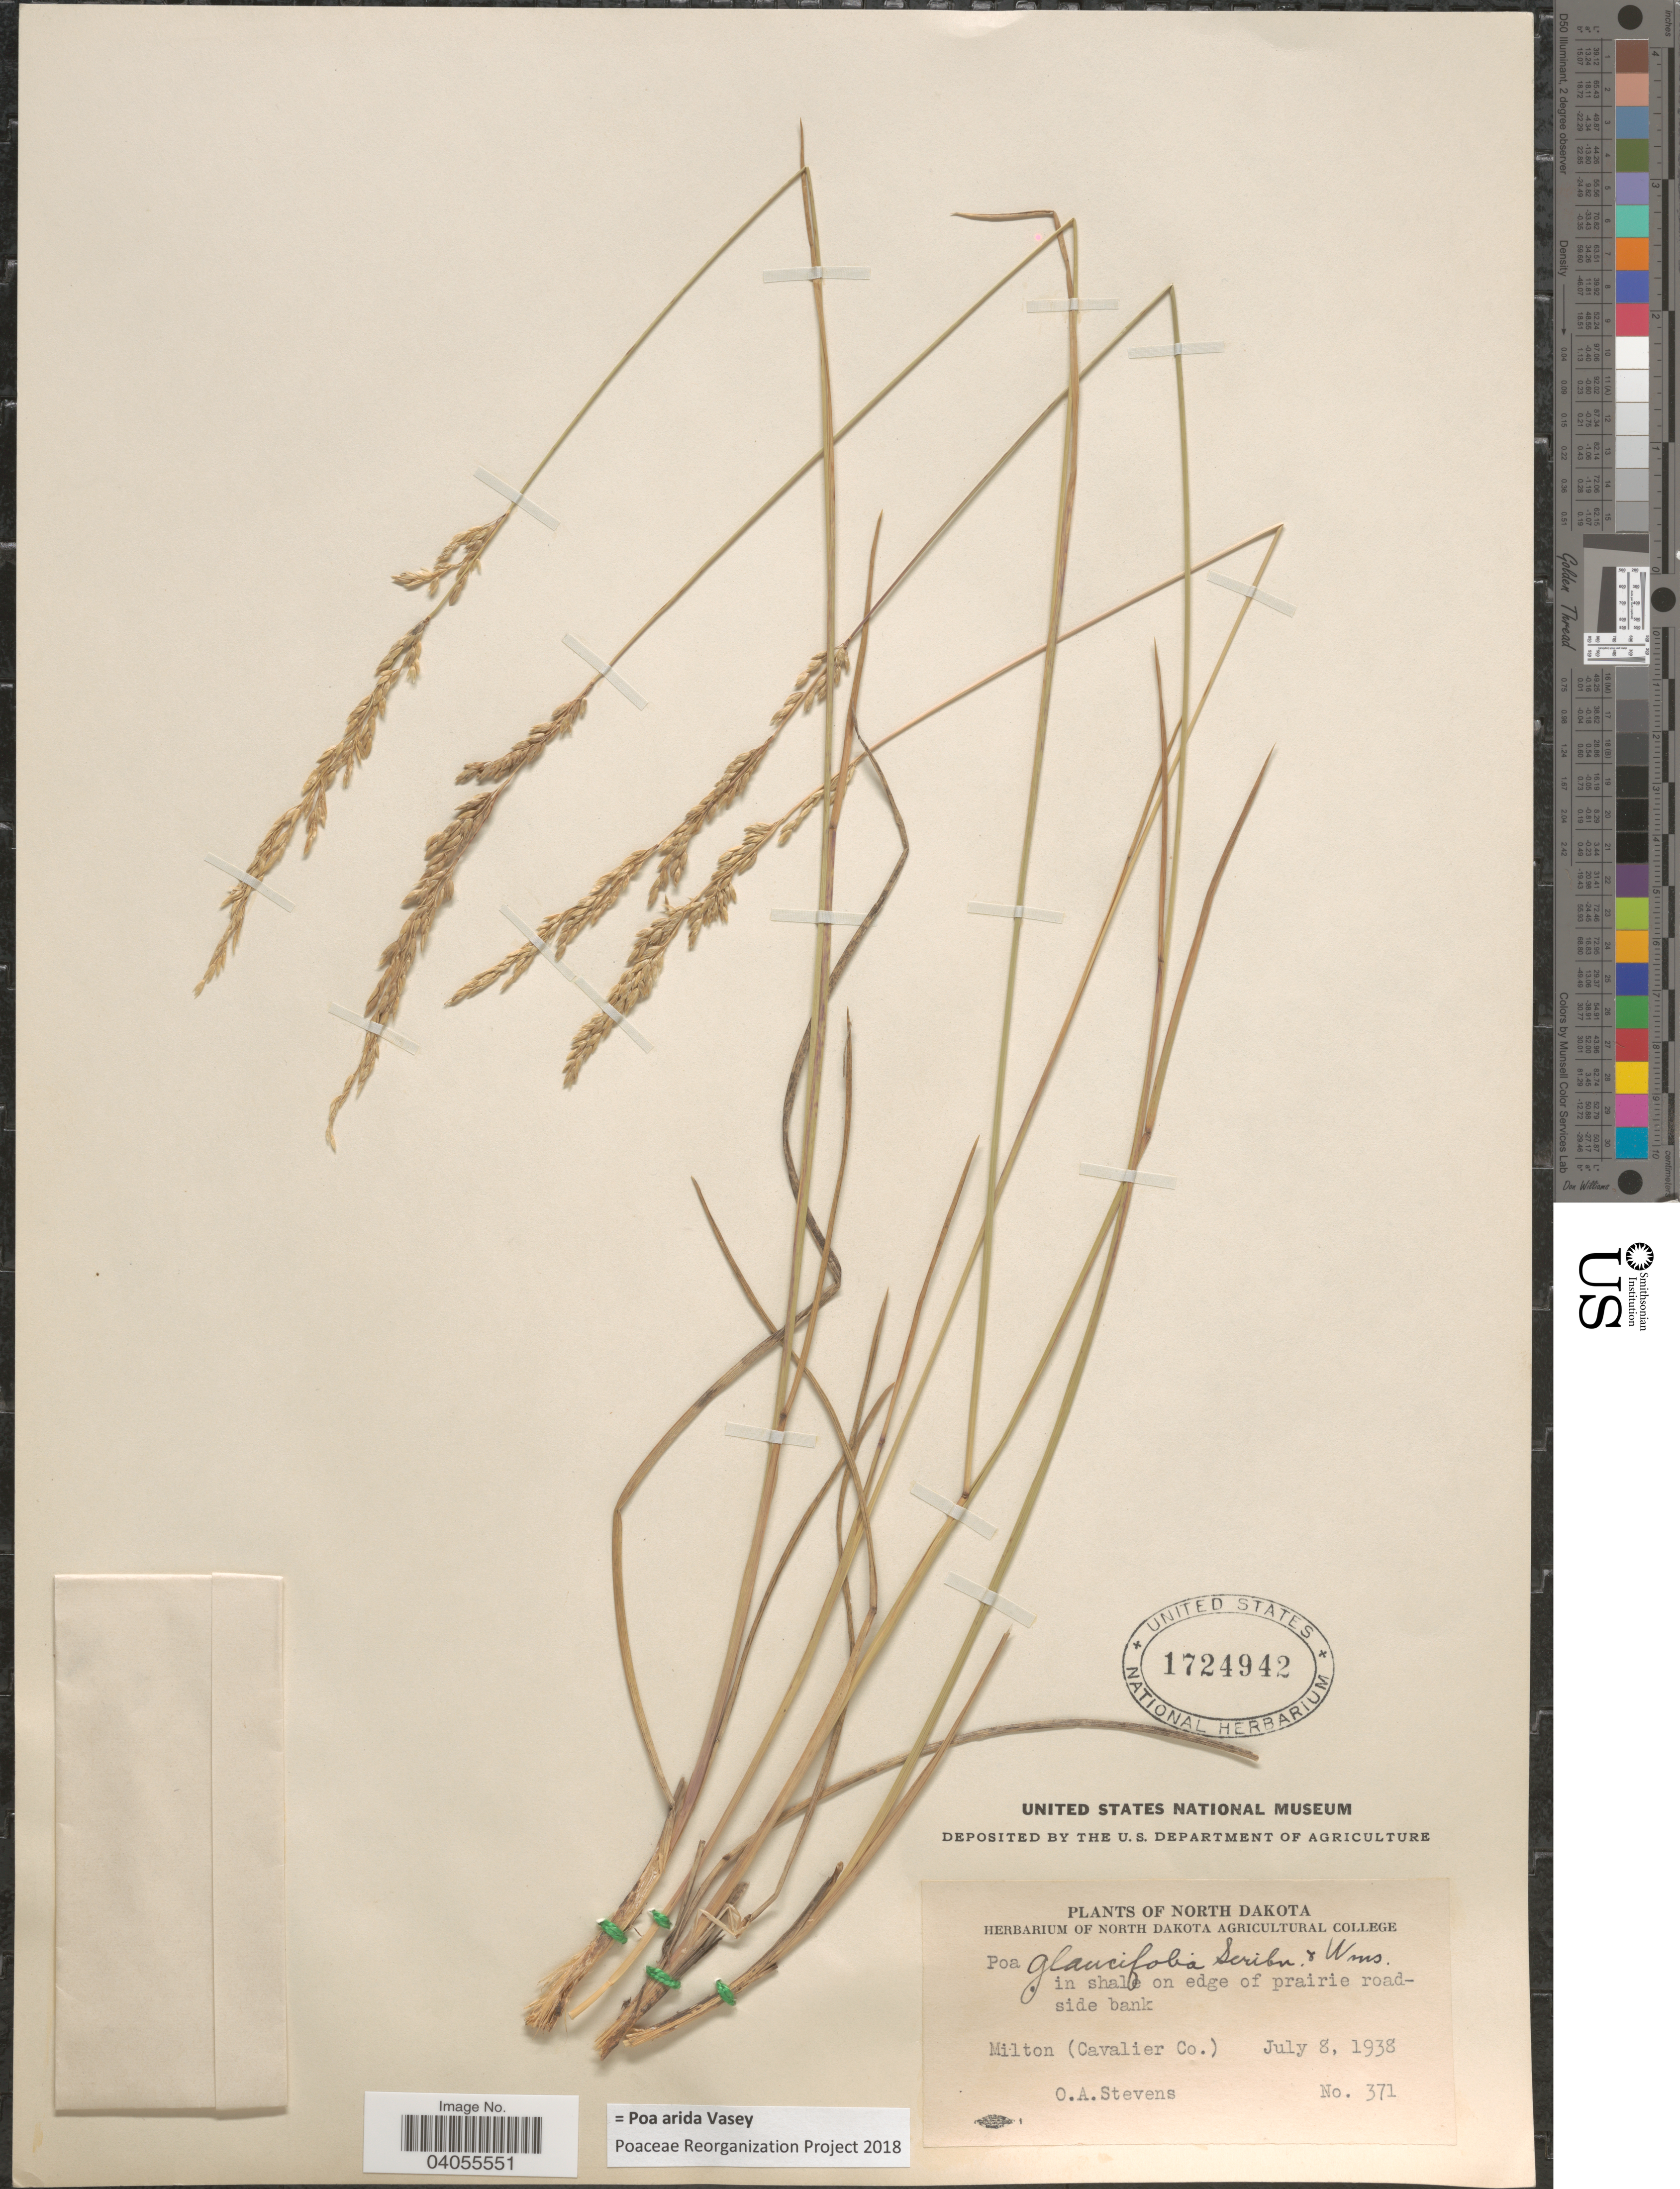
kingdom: Plantae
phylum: Tracheophyta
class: Liliopsida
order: Poales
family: Poaceae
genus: Poa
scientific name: Poa arida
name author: Vasey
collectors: O. A. Stevens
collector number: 371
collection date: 1938-07-08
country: United States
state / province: North Dakota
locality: Milton (Cavalier Co.).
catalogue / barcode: US 1724942